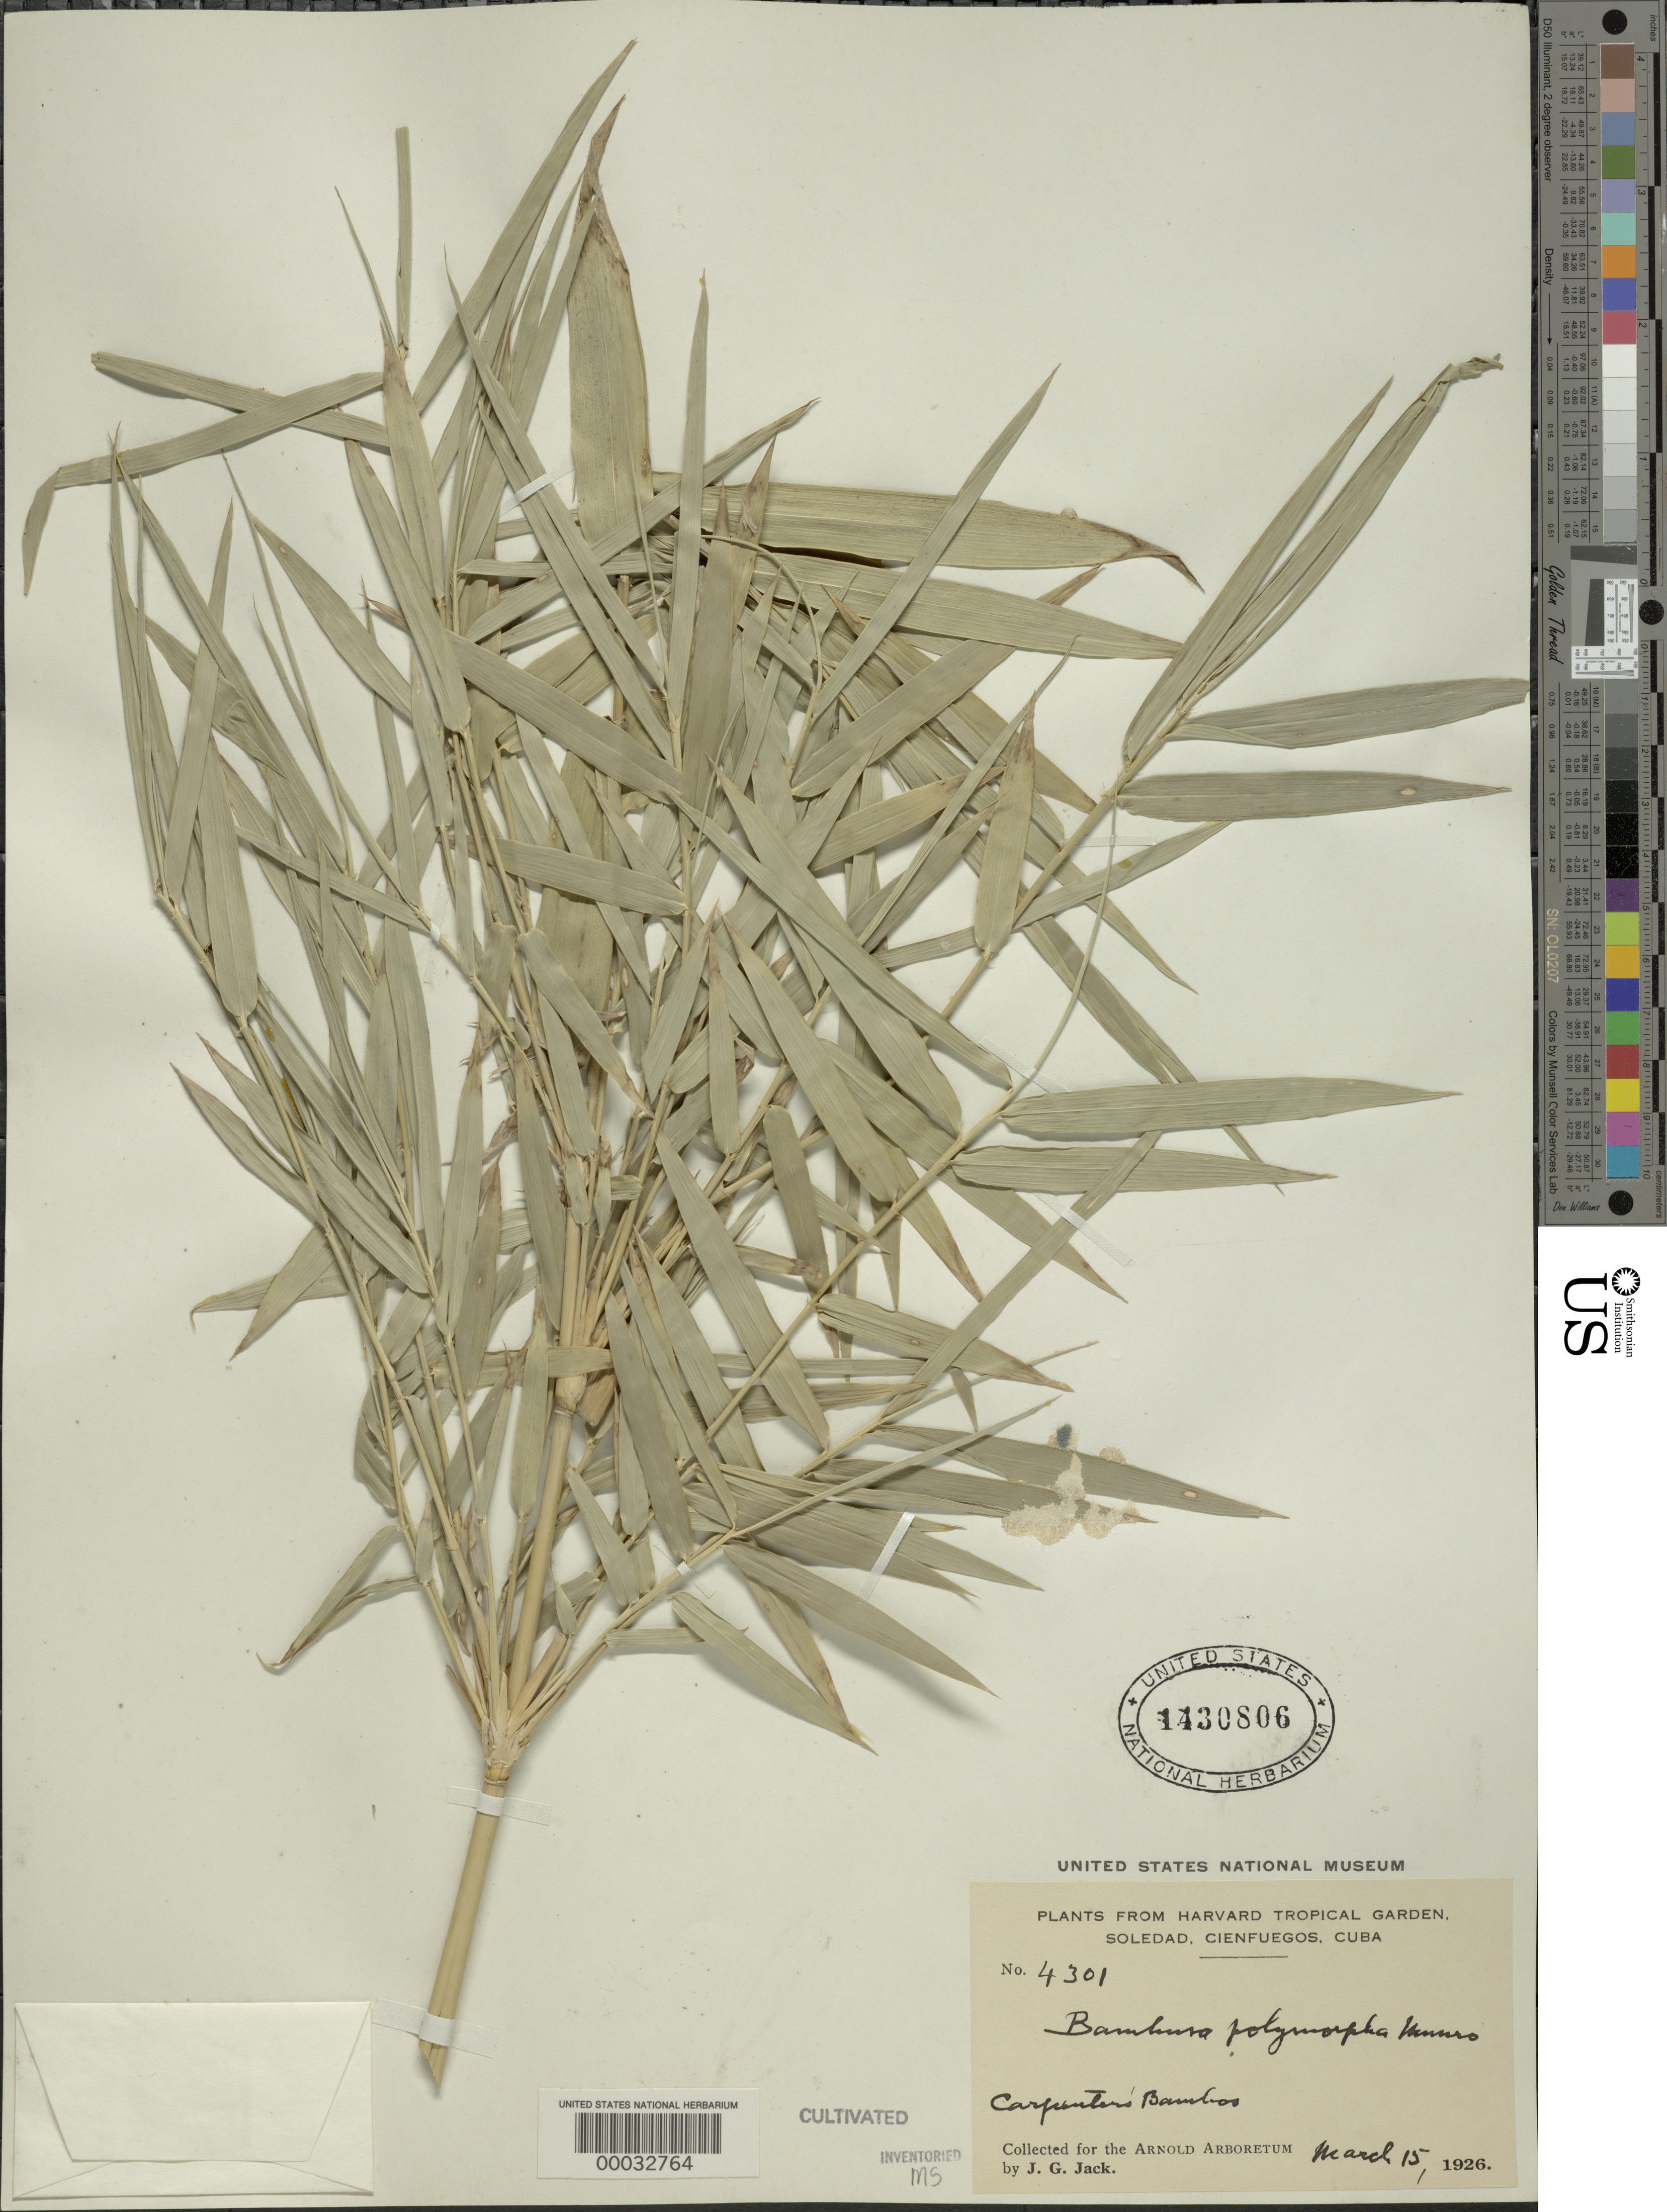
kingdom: Plantae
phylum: Tracheophyta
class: Liliopsida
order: Poales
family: Poaceae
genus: Bambusa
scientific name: Bambusa polymorpha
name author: Munro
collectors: J. G. Jack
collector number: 4301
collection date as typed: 15 Mar 1926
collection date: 1926-03-15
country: Cuba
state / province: Las Villas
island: Greater Antilles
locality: Harvard tropical gardens-soledad, cienguegos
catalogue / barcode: US 1430806